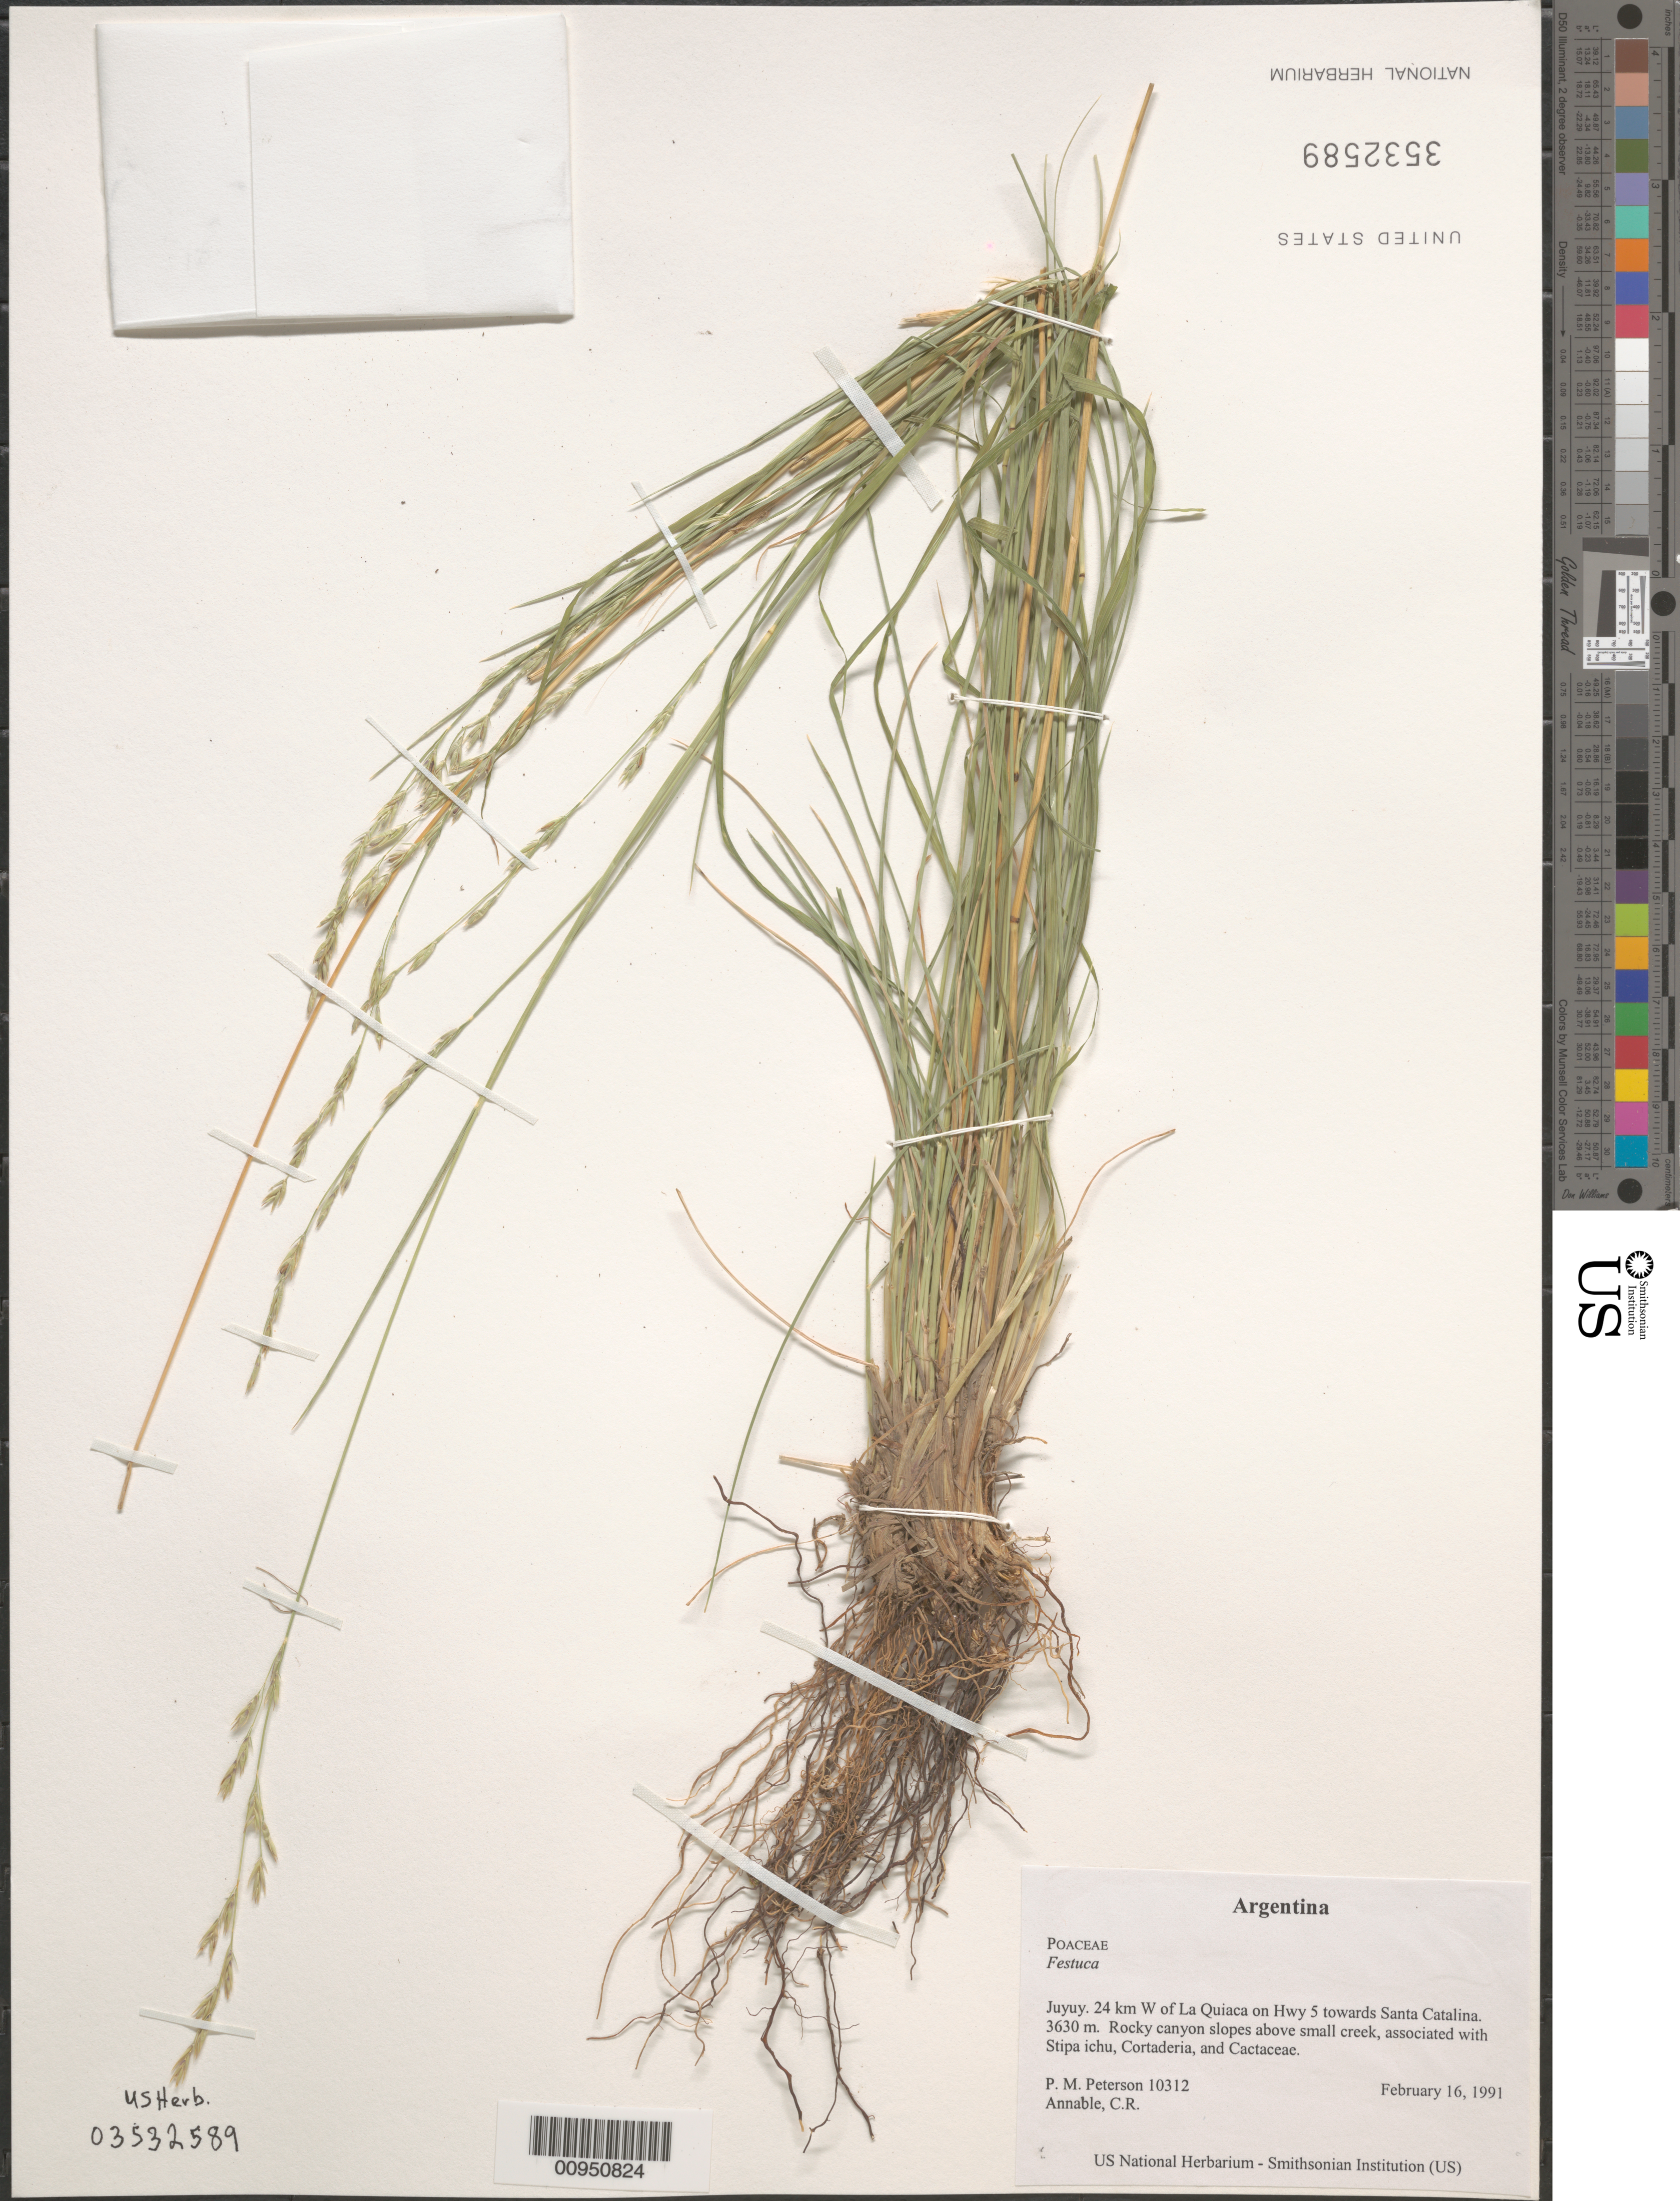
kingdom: Plantae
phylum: Tracheophyta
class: Liliopsida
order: Poales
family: Poaceae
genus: Festuca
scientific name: Festuca sp.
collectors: P. M. Peterson & C. R. Annable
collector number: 10312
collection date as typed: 16 Feb 1991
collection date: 1991-02-16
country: Argentina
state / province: Jujuy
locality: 24 km W of La Quiaca on Hwy 5 towards Santa Catalina.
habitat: Rocky canyon slopes above small creek, associated with Stipa ichu, Cortaderia, and Cactaceae.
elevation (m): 3630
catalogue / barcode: US 3532589